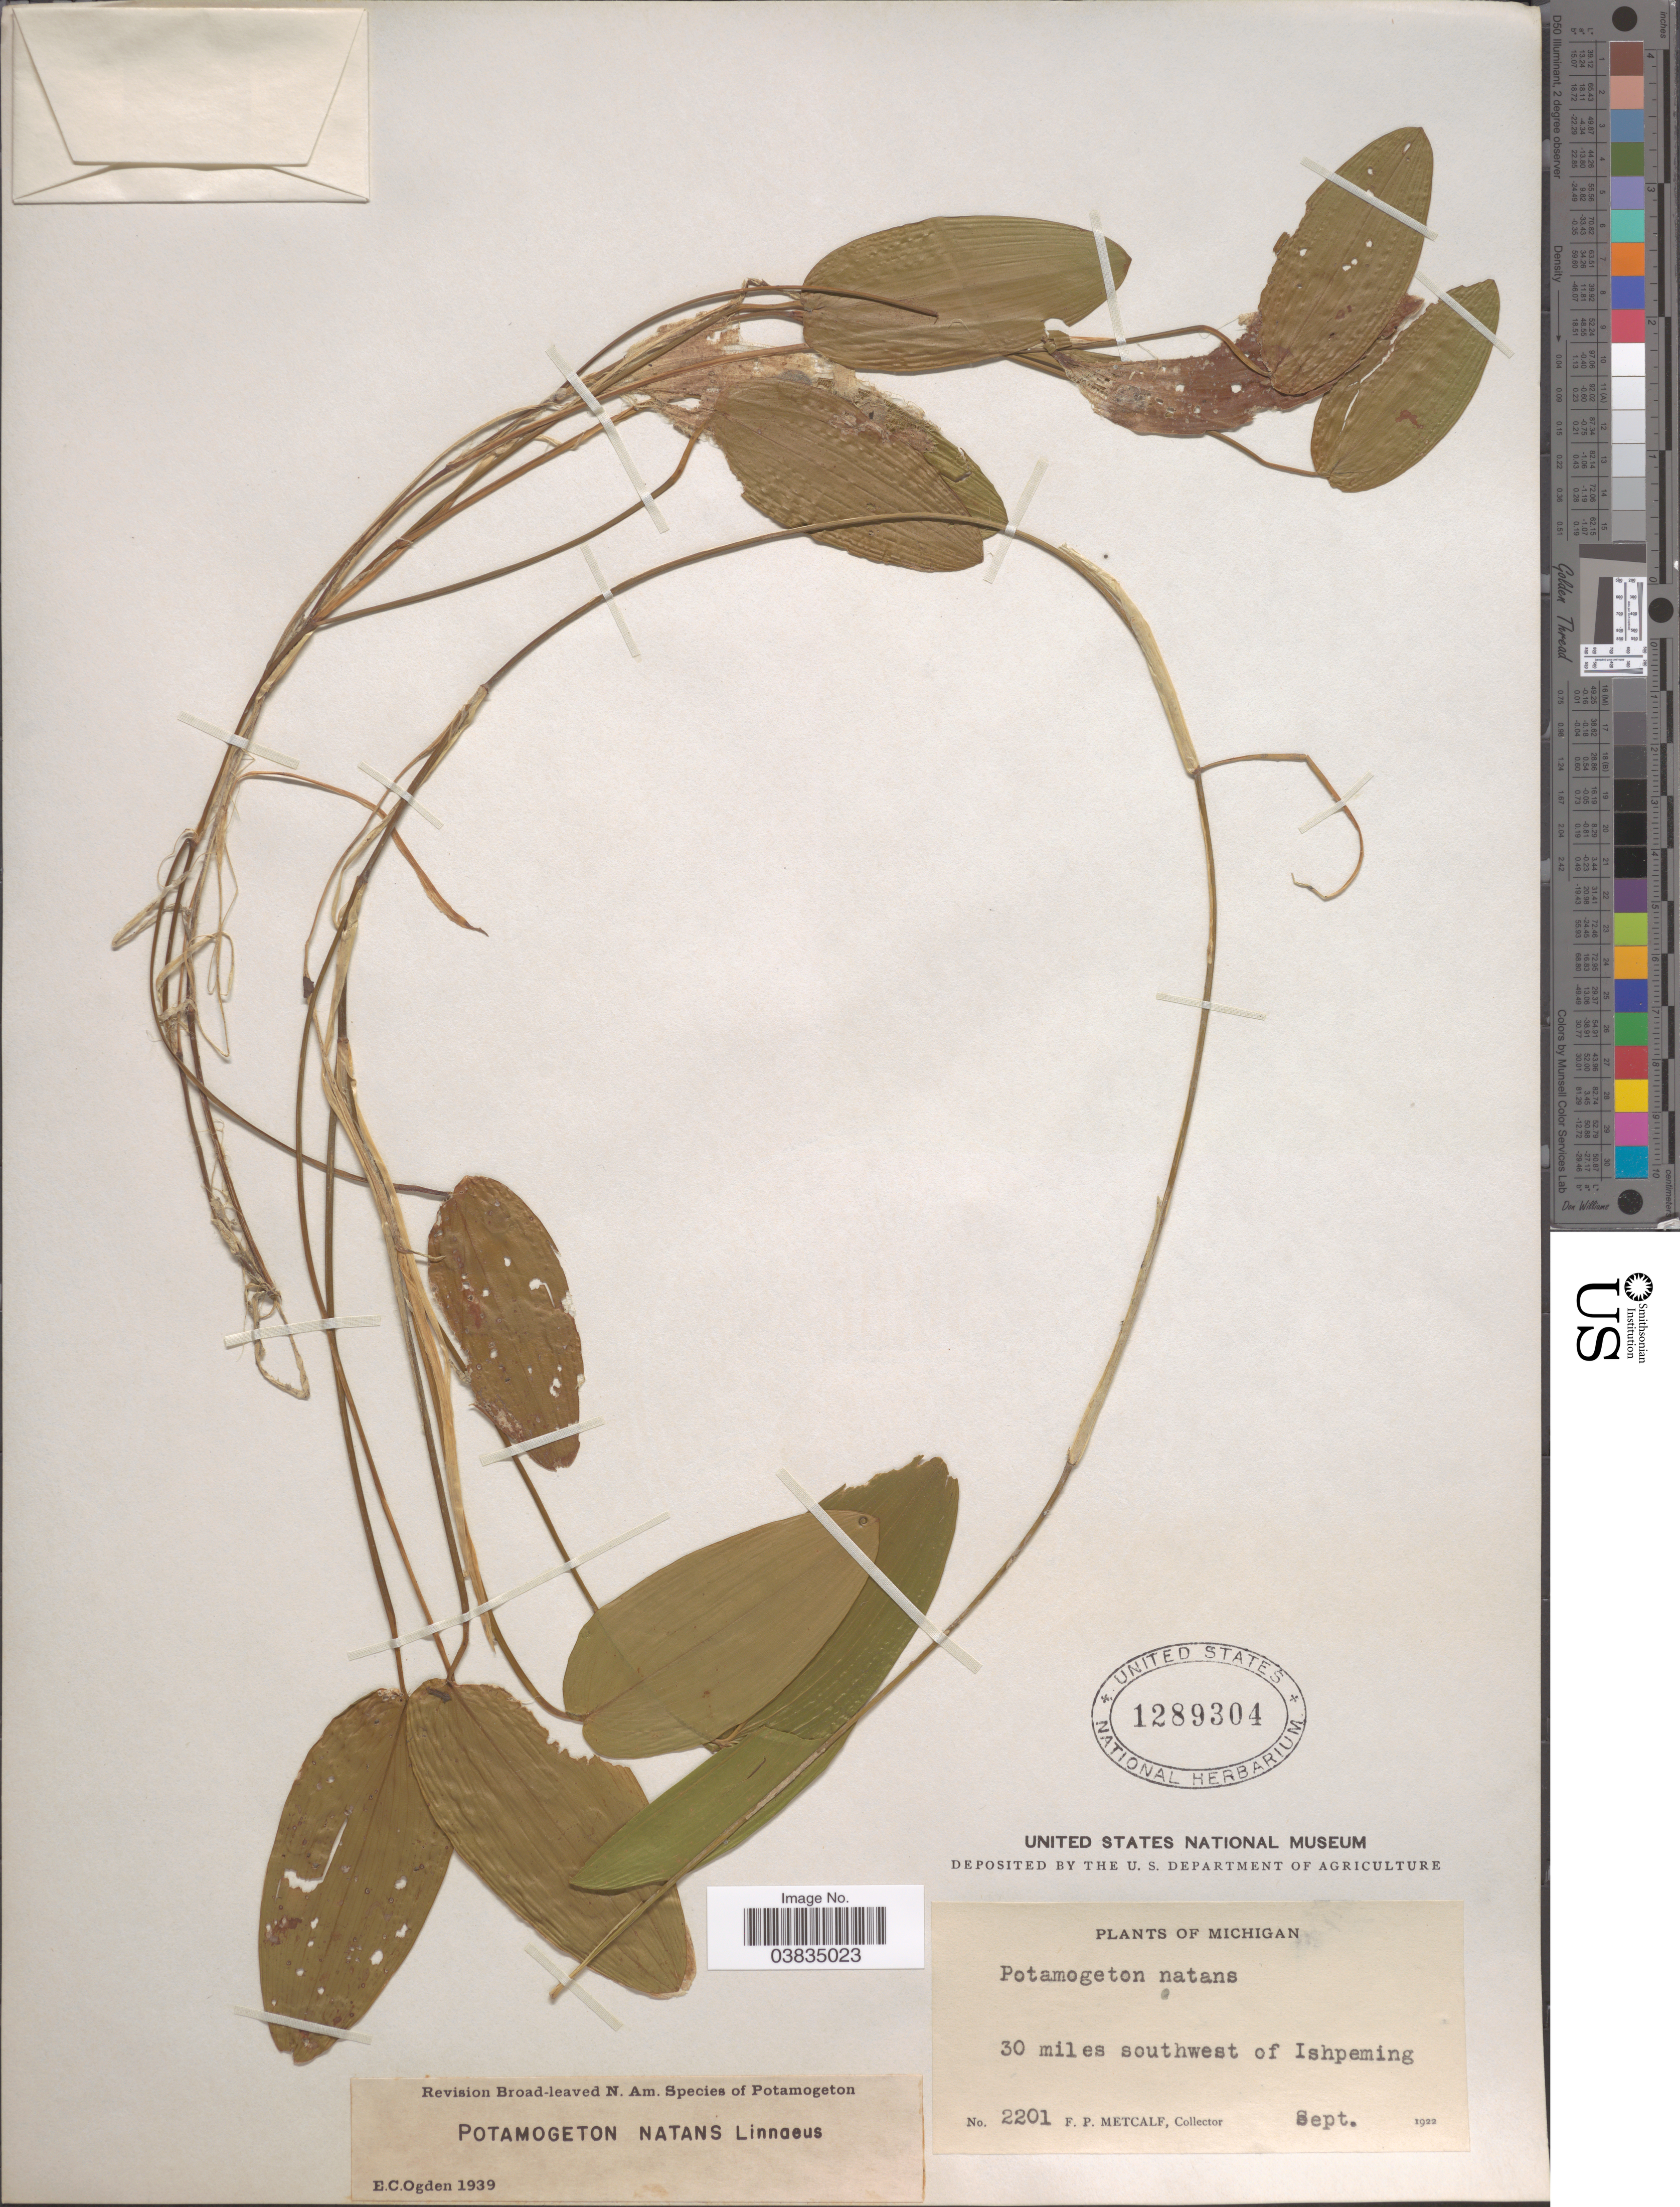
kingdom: Plantae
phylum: Tracheophyta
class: Liliopsida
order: Alismatales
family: Potamogetonaceae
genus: Potamogeton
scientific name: Potamogeton natans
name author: L.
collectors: F. Metcalf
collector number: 2201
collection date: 1922-09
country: United States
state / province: Michigan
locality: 30 miles southwest of Ishpeming.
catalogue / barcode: US 1289304